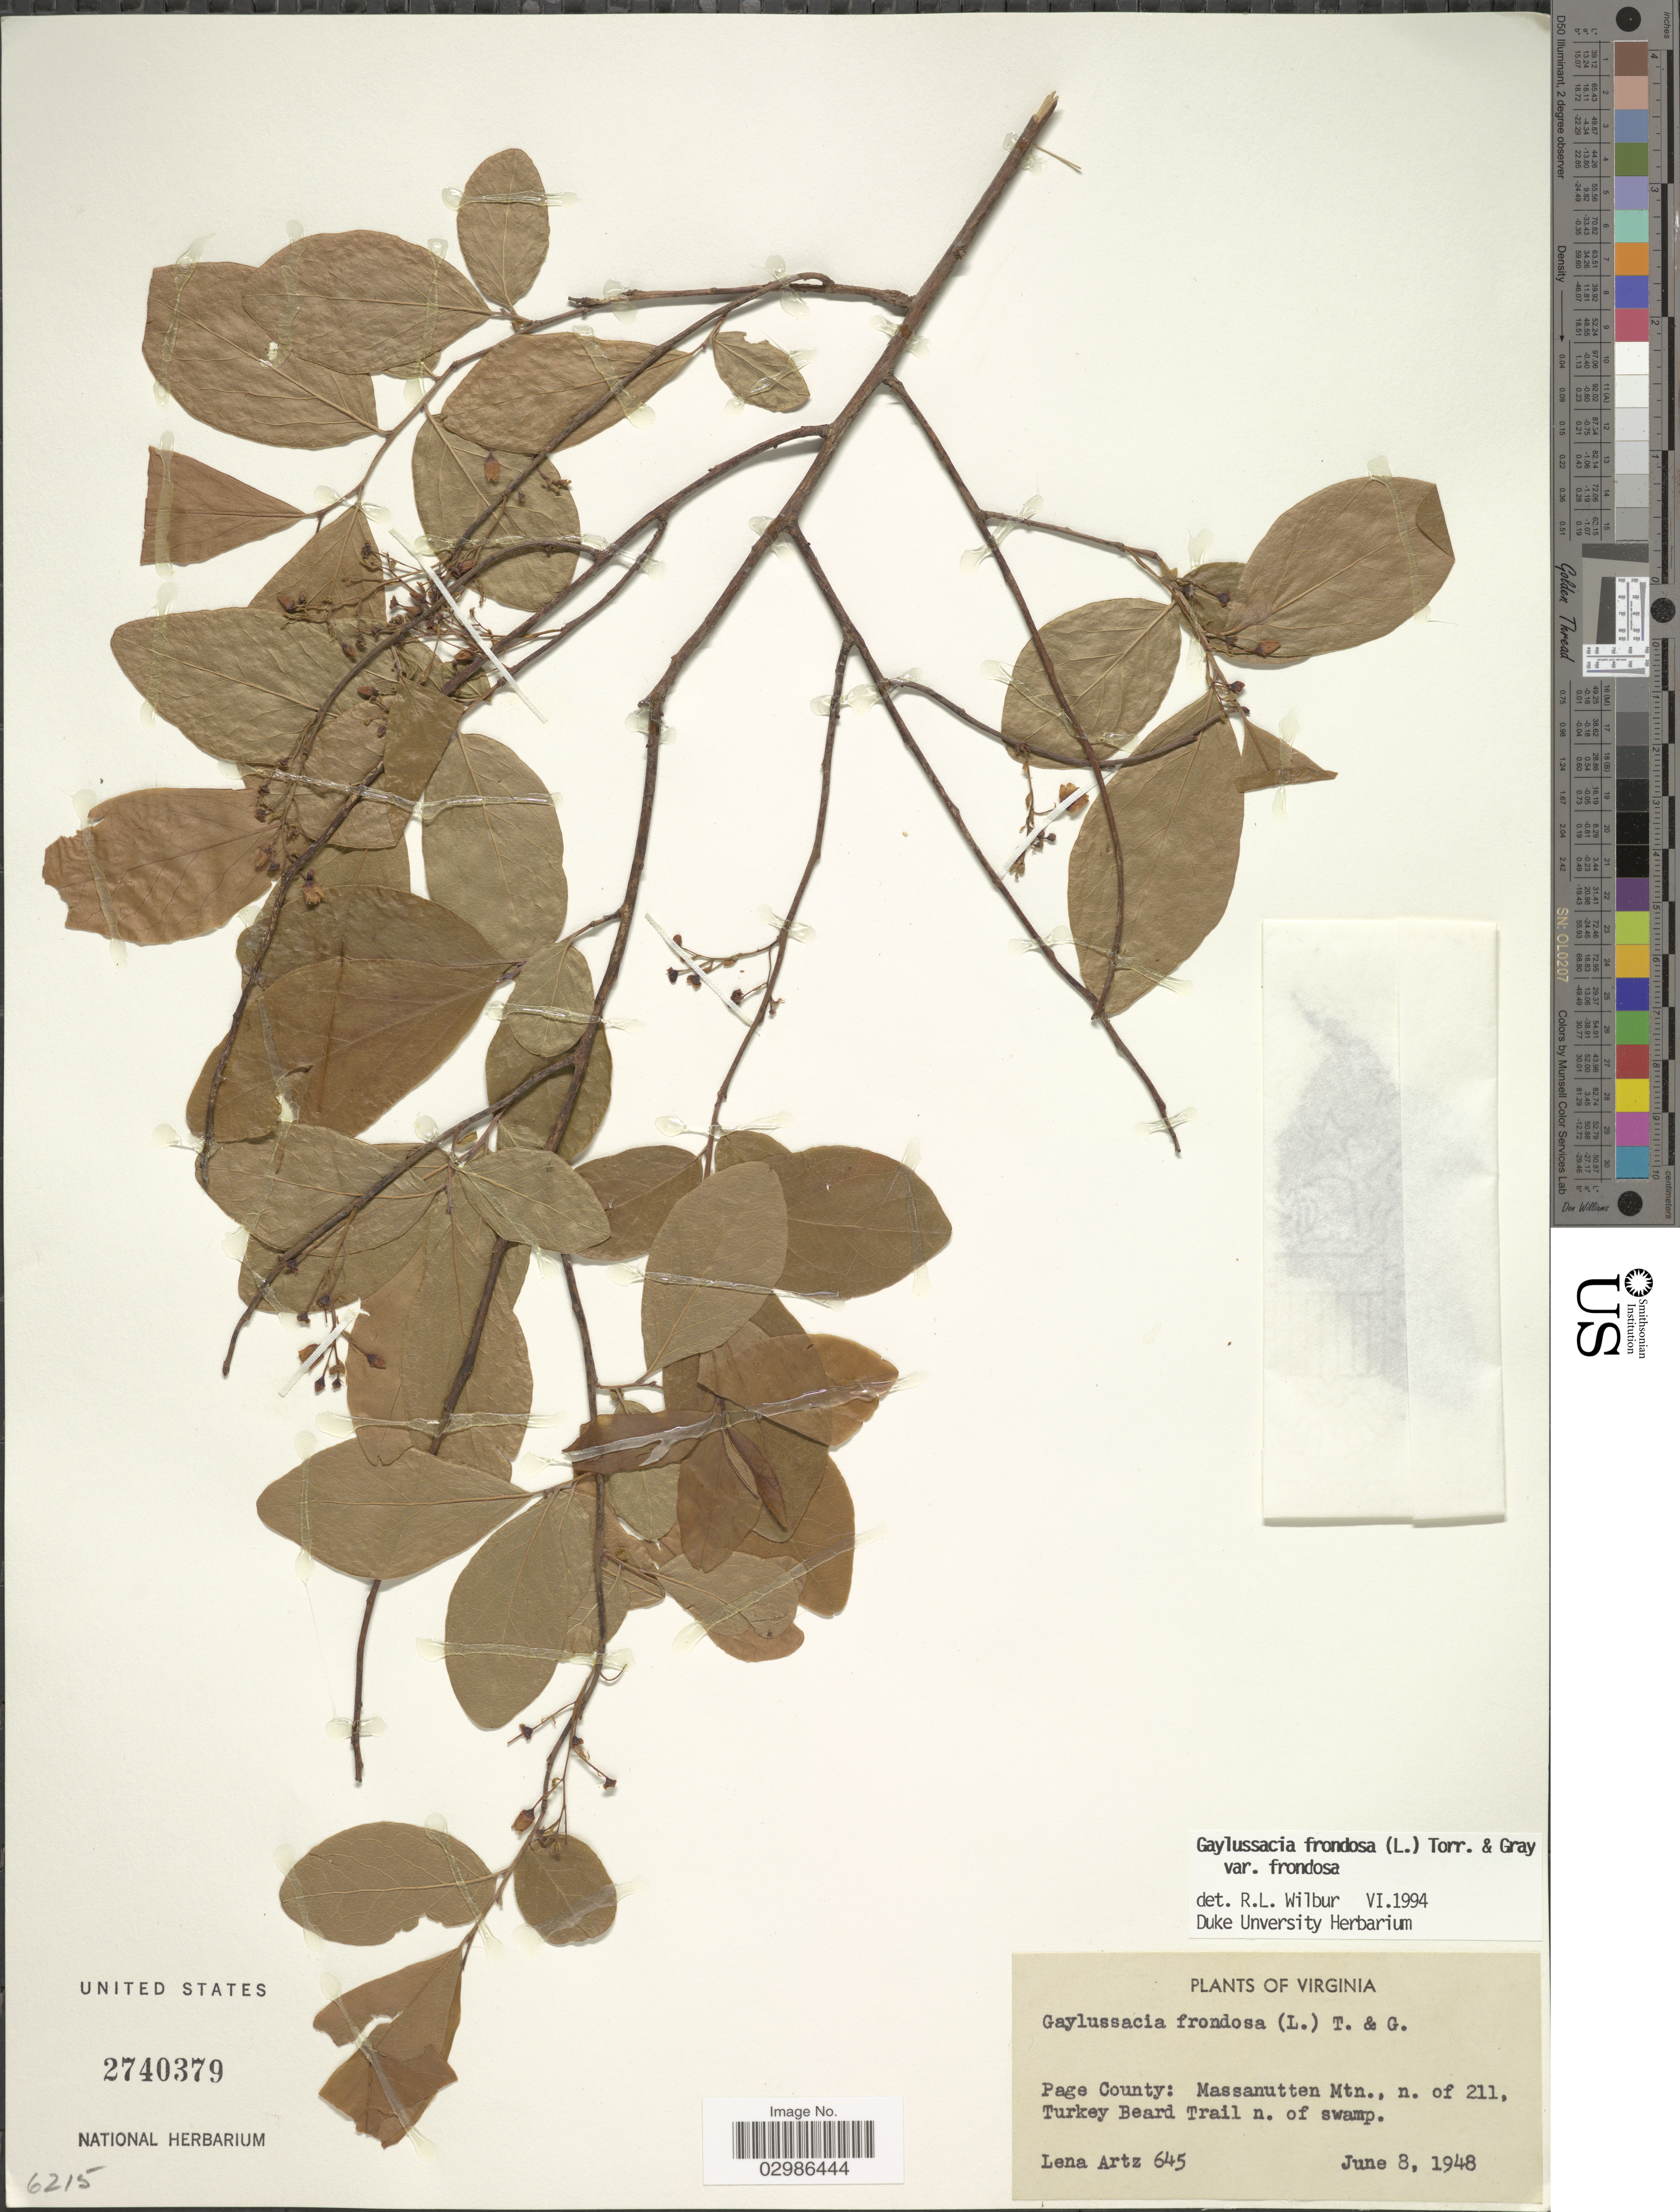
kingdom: Plantae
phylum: Tracheophyta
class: Magnoliopsida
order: Ericales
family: Ericaceae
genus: Gaylussacia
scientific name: Gaylussacia frondosa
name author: (L.) Torr. & A. Gray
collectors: L. Artz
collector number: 645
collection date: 1948-06-08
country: United States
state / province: Virginia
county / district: Page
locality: Massanutten Mtn., n. of 211, Turkey Beard Trail n. of swamp.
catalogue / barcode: US 2740379